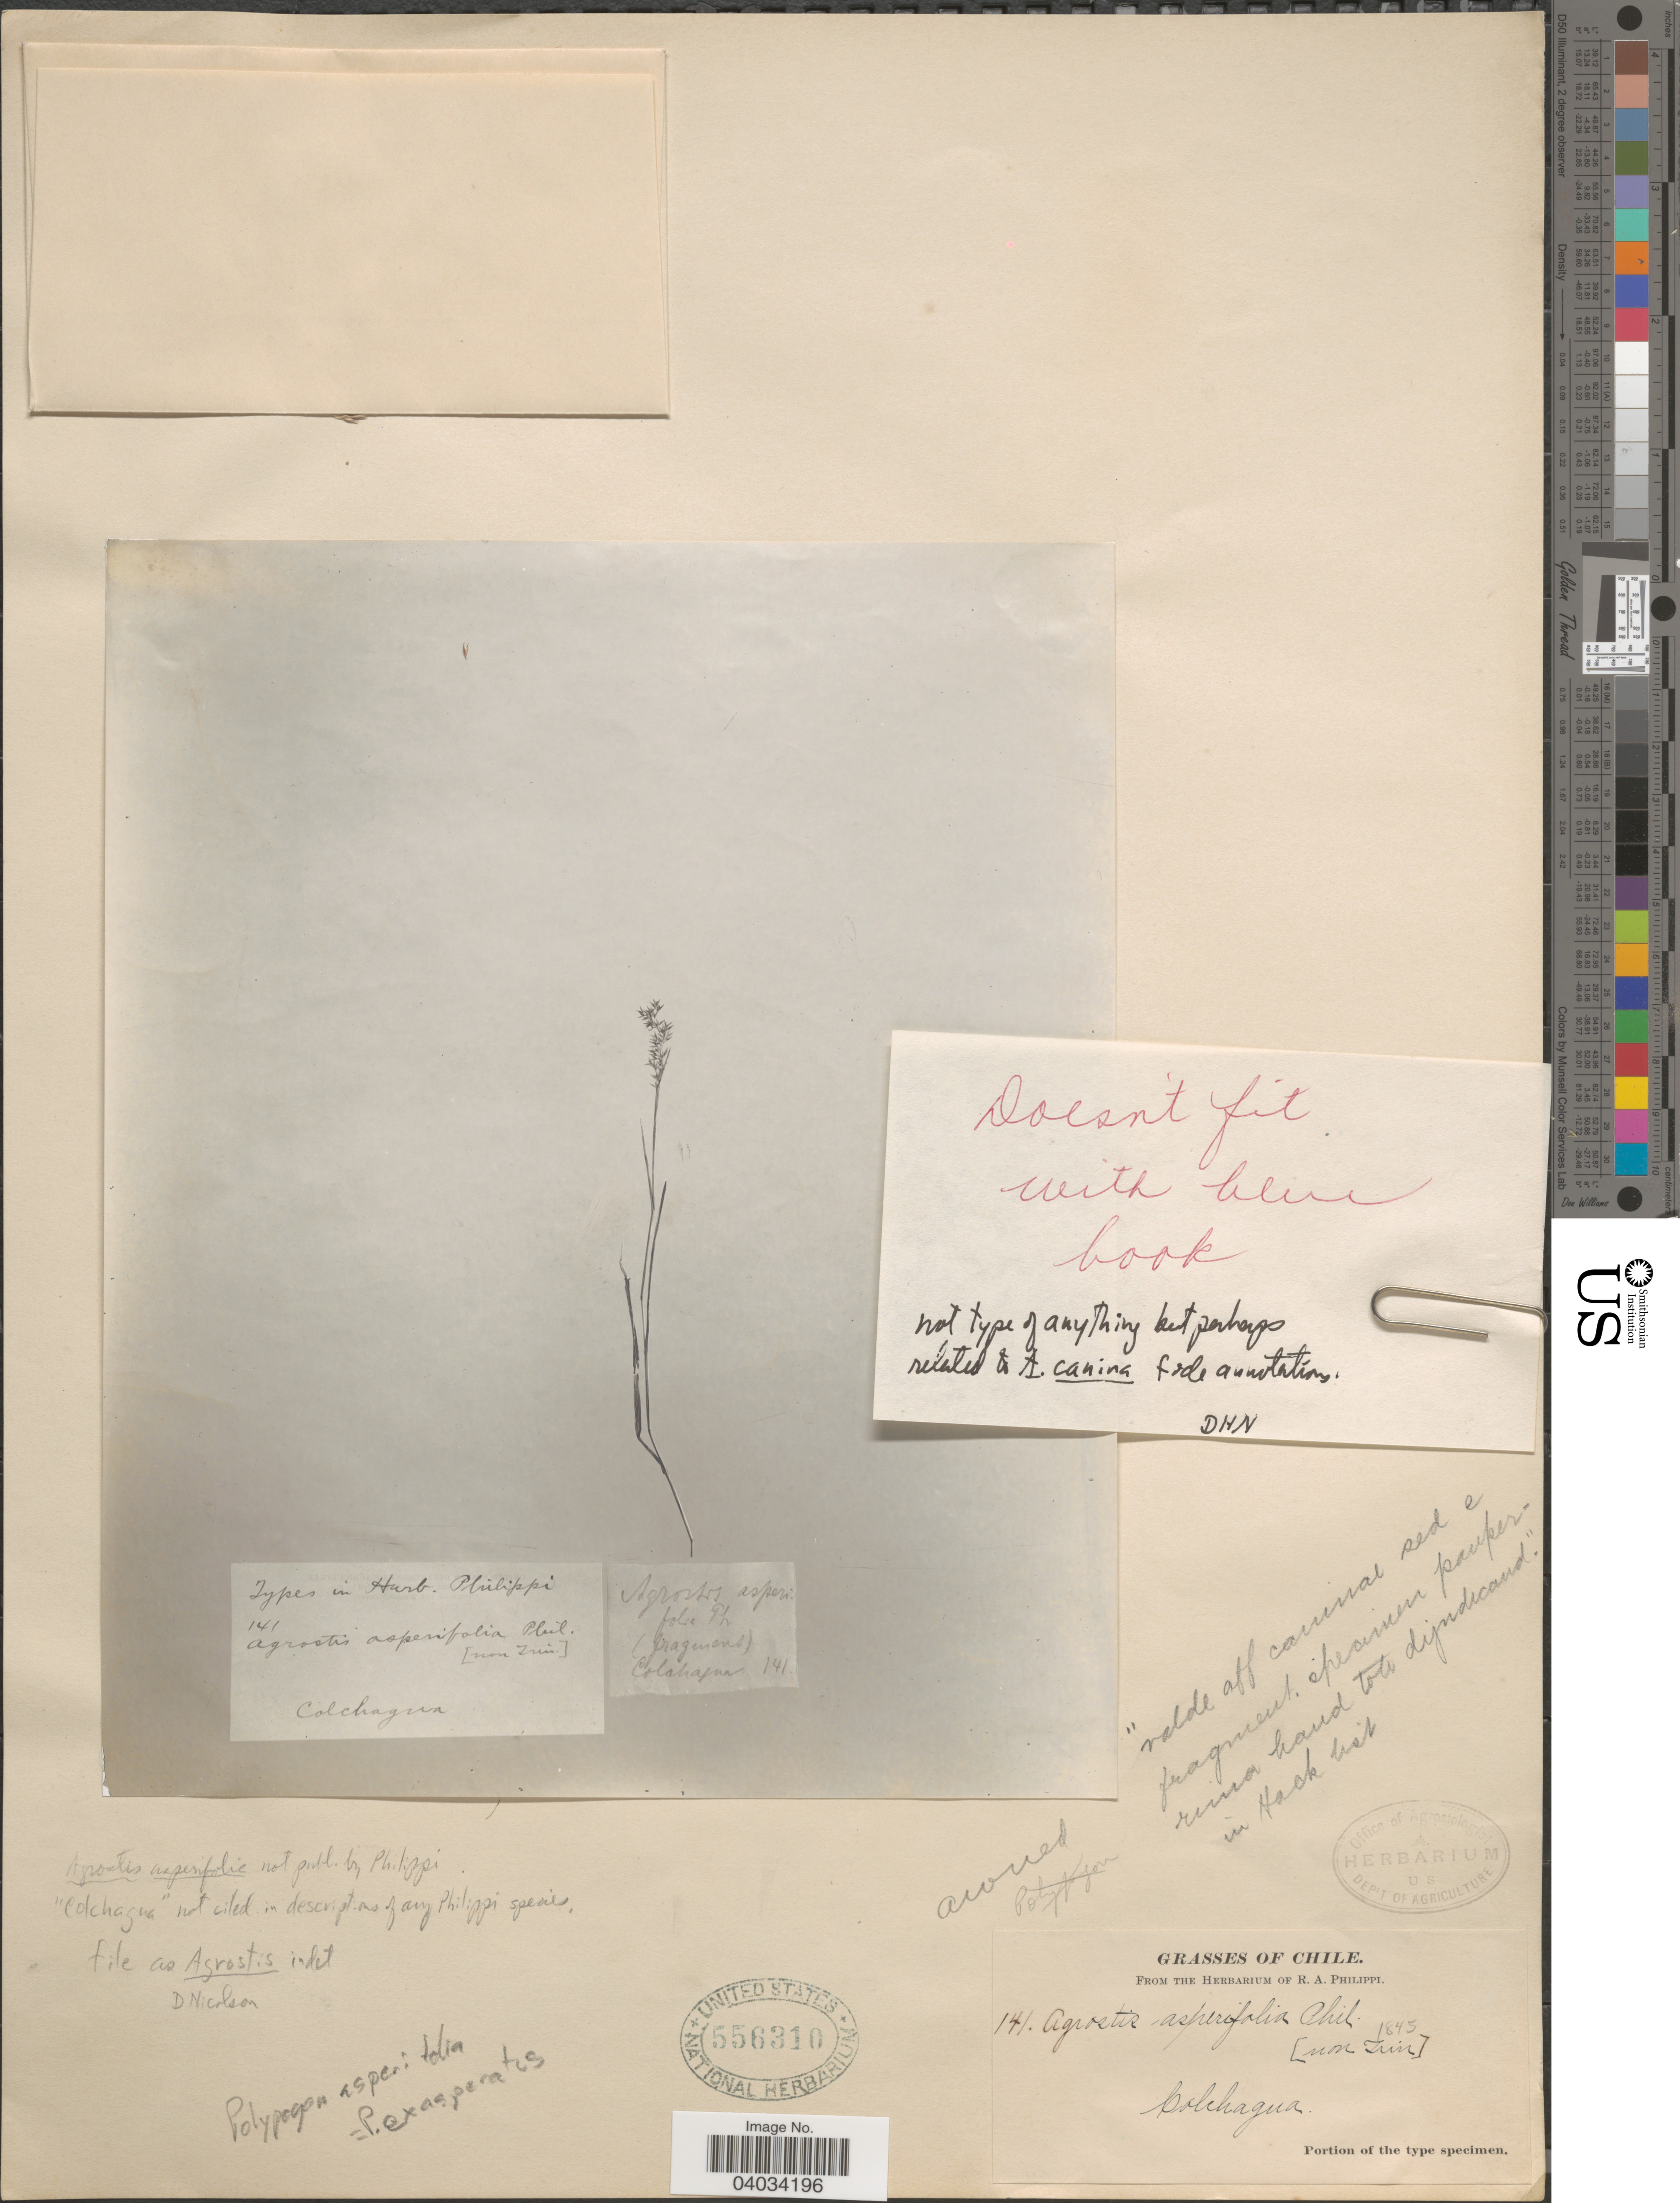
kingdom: Plantae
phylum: Tracheophyta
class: Liliopsida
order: Poales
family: Poaceae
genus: Polypogon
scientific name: Polypogon exasperatus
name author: (Trin.) Renvoize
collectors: ex. herb. R.A. Philippi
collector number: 141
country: Chile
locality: Colchagua.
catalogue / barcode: US 556310